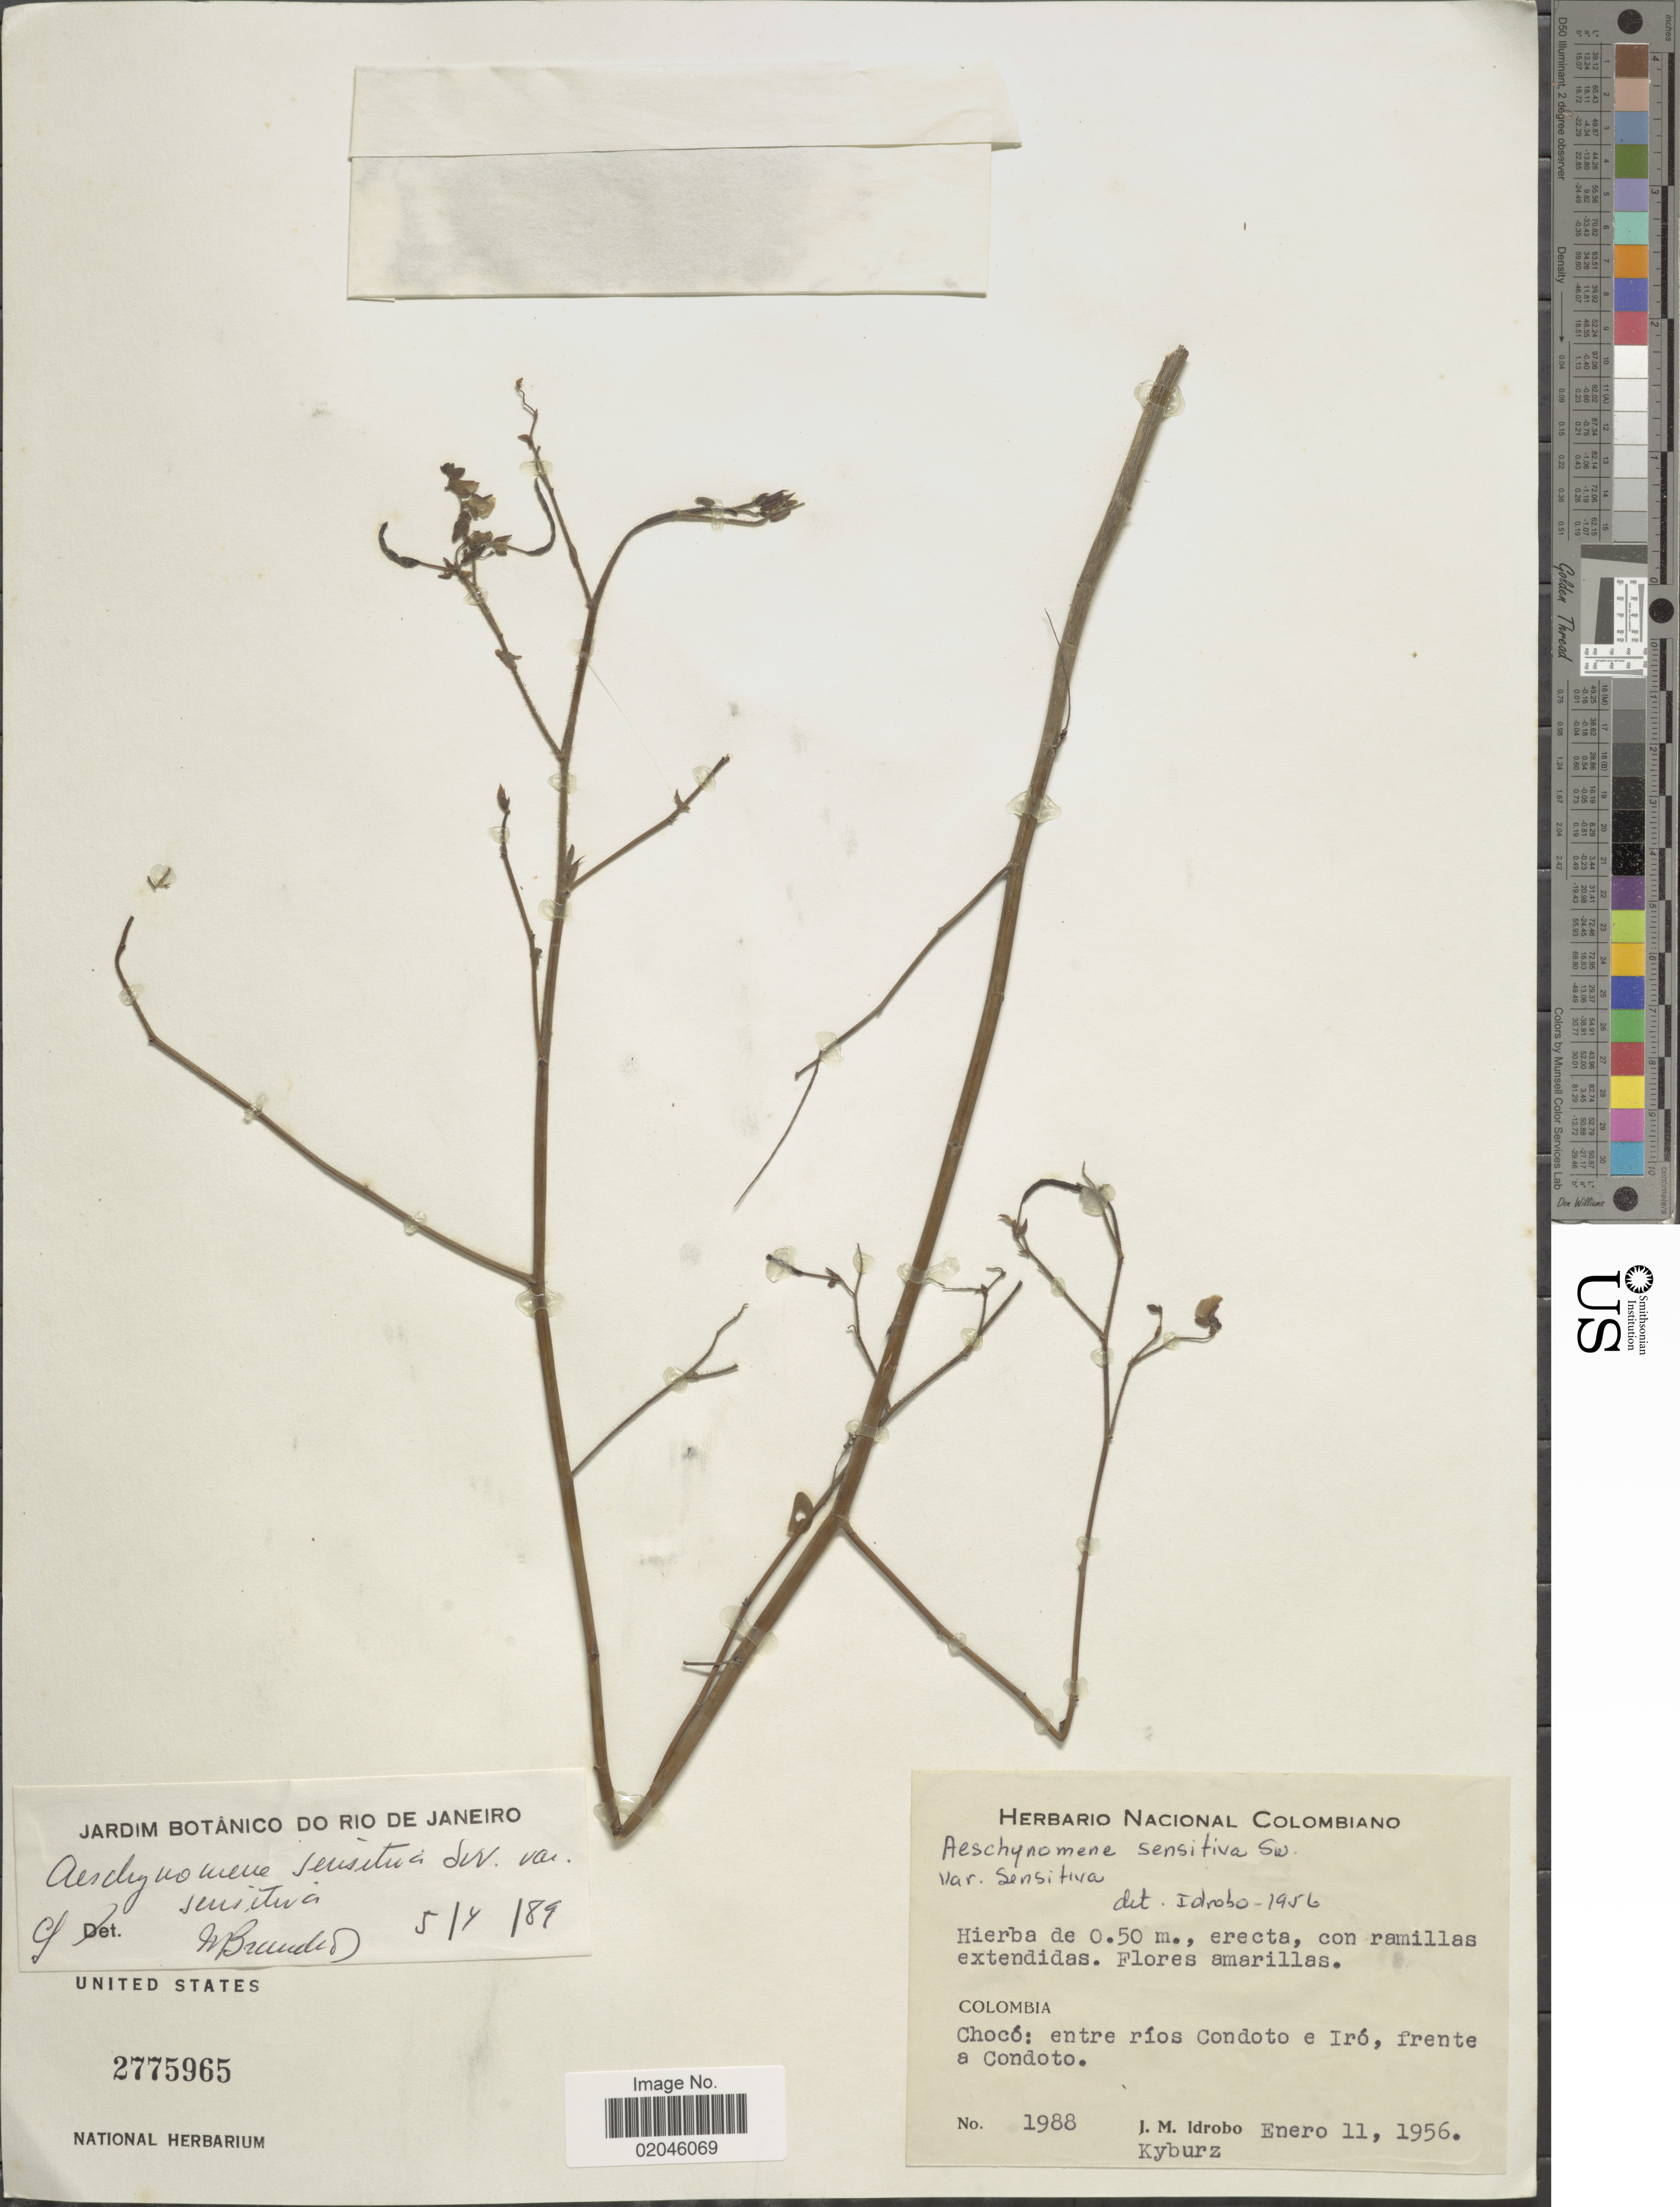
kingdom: Plantae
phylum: Tracheophyta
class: Magnoliopsida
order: Fabales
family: Fabaceae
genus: Aeschynomene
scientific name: Aeschynomene sensitiva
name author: Sw.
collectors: J. M. Idrobo & -. Kyburz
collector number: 1988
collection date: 1956-01-11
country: Colombia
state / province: Chocó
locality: Entre rios Condoto e Iro, frente a Condoto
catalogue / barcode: US 2775965